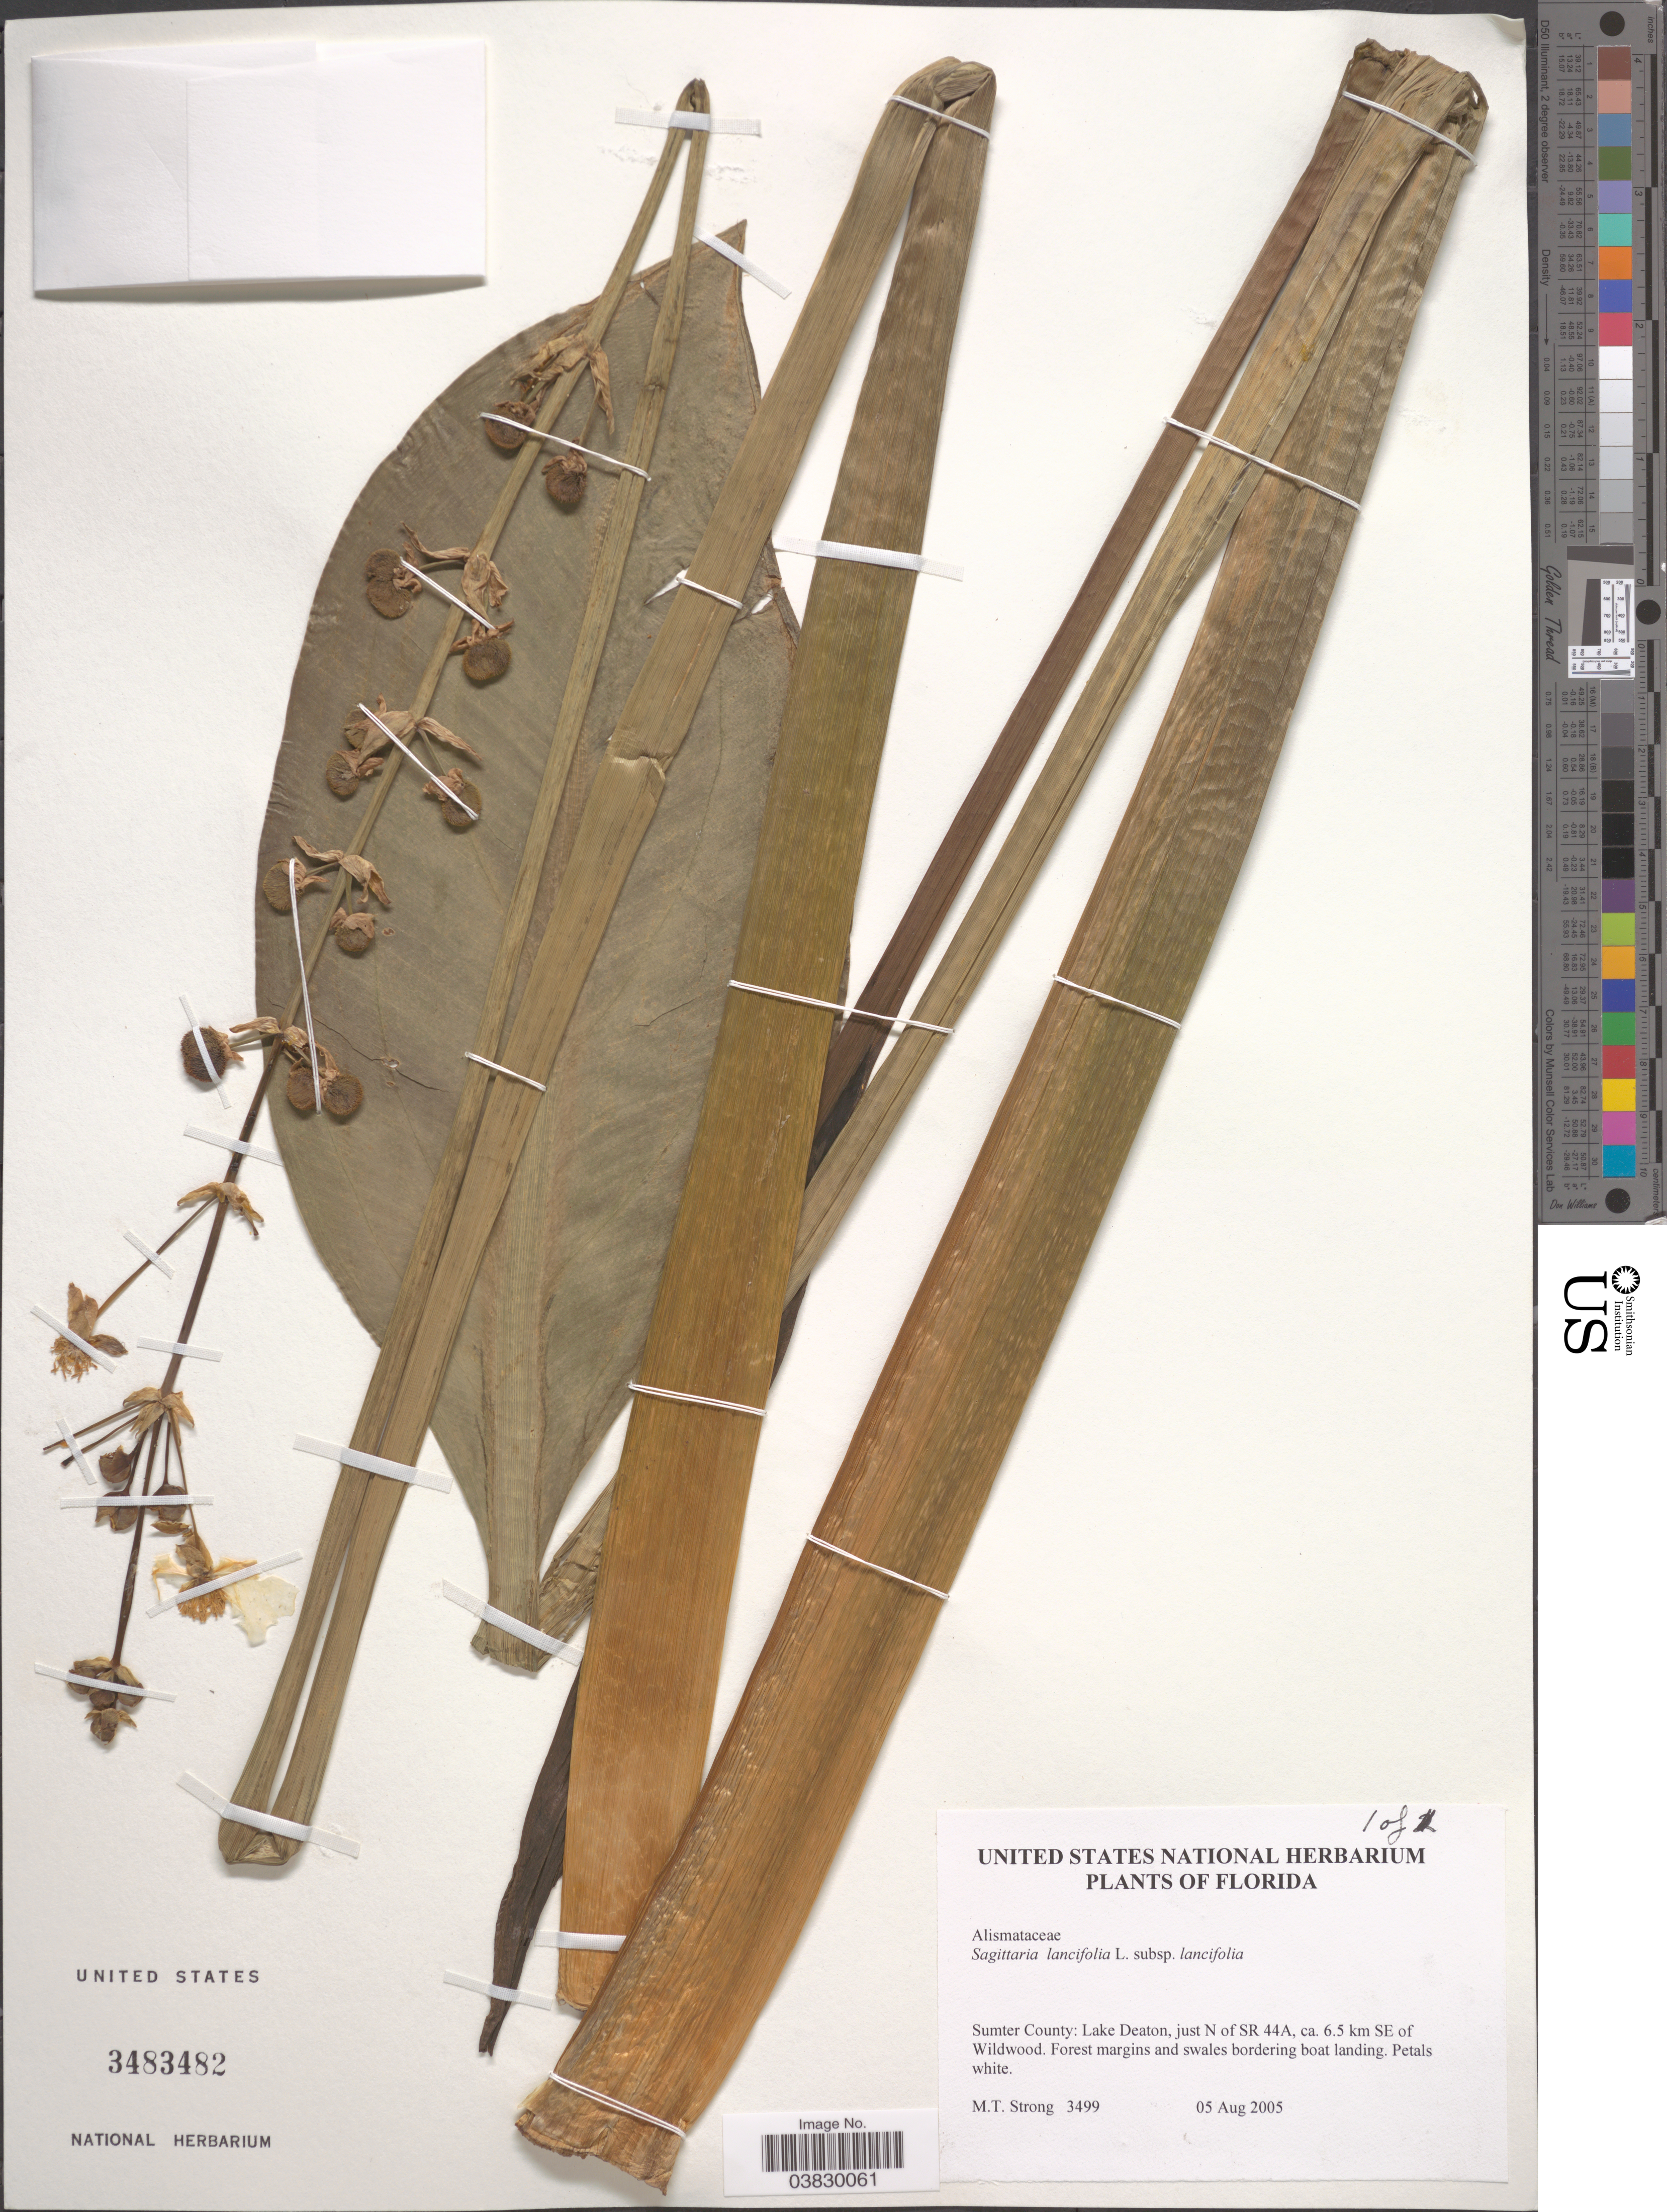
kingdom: Plantae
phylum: Tracheophyta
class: Liliopsida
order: Alismatales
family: Alismataceae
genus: Sagittaria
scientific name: Sagittaria lancifolia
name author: L.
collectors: M. T. Strong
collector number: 3499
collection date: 2005-08-05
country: United States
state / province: Florida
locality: Sumter County: Lake Deaton, just N of SR 44A, ca. 6.5 km SE of Wildwood.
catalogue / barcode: US 3483482